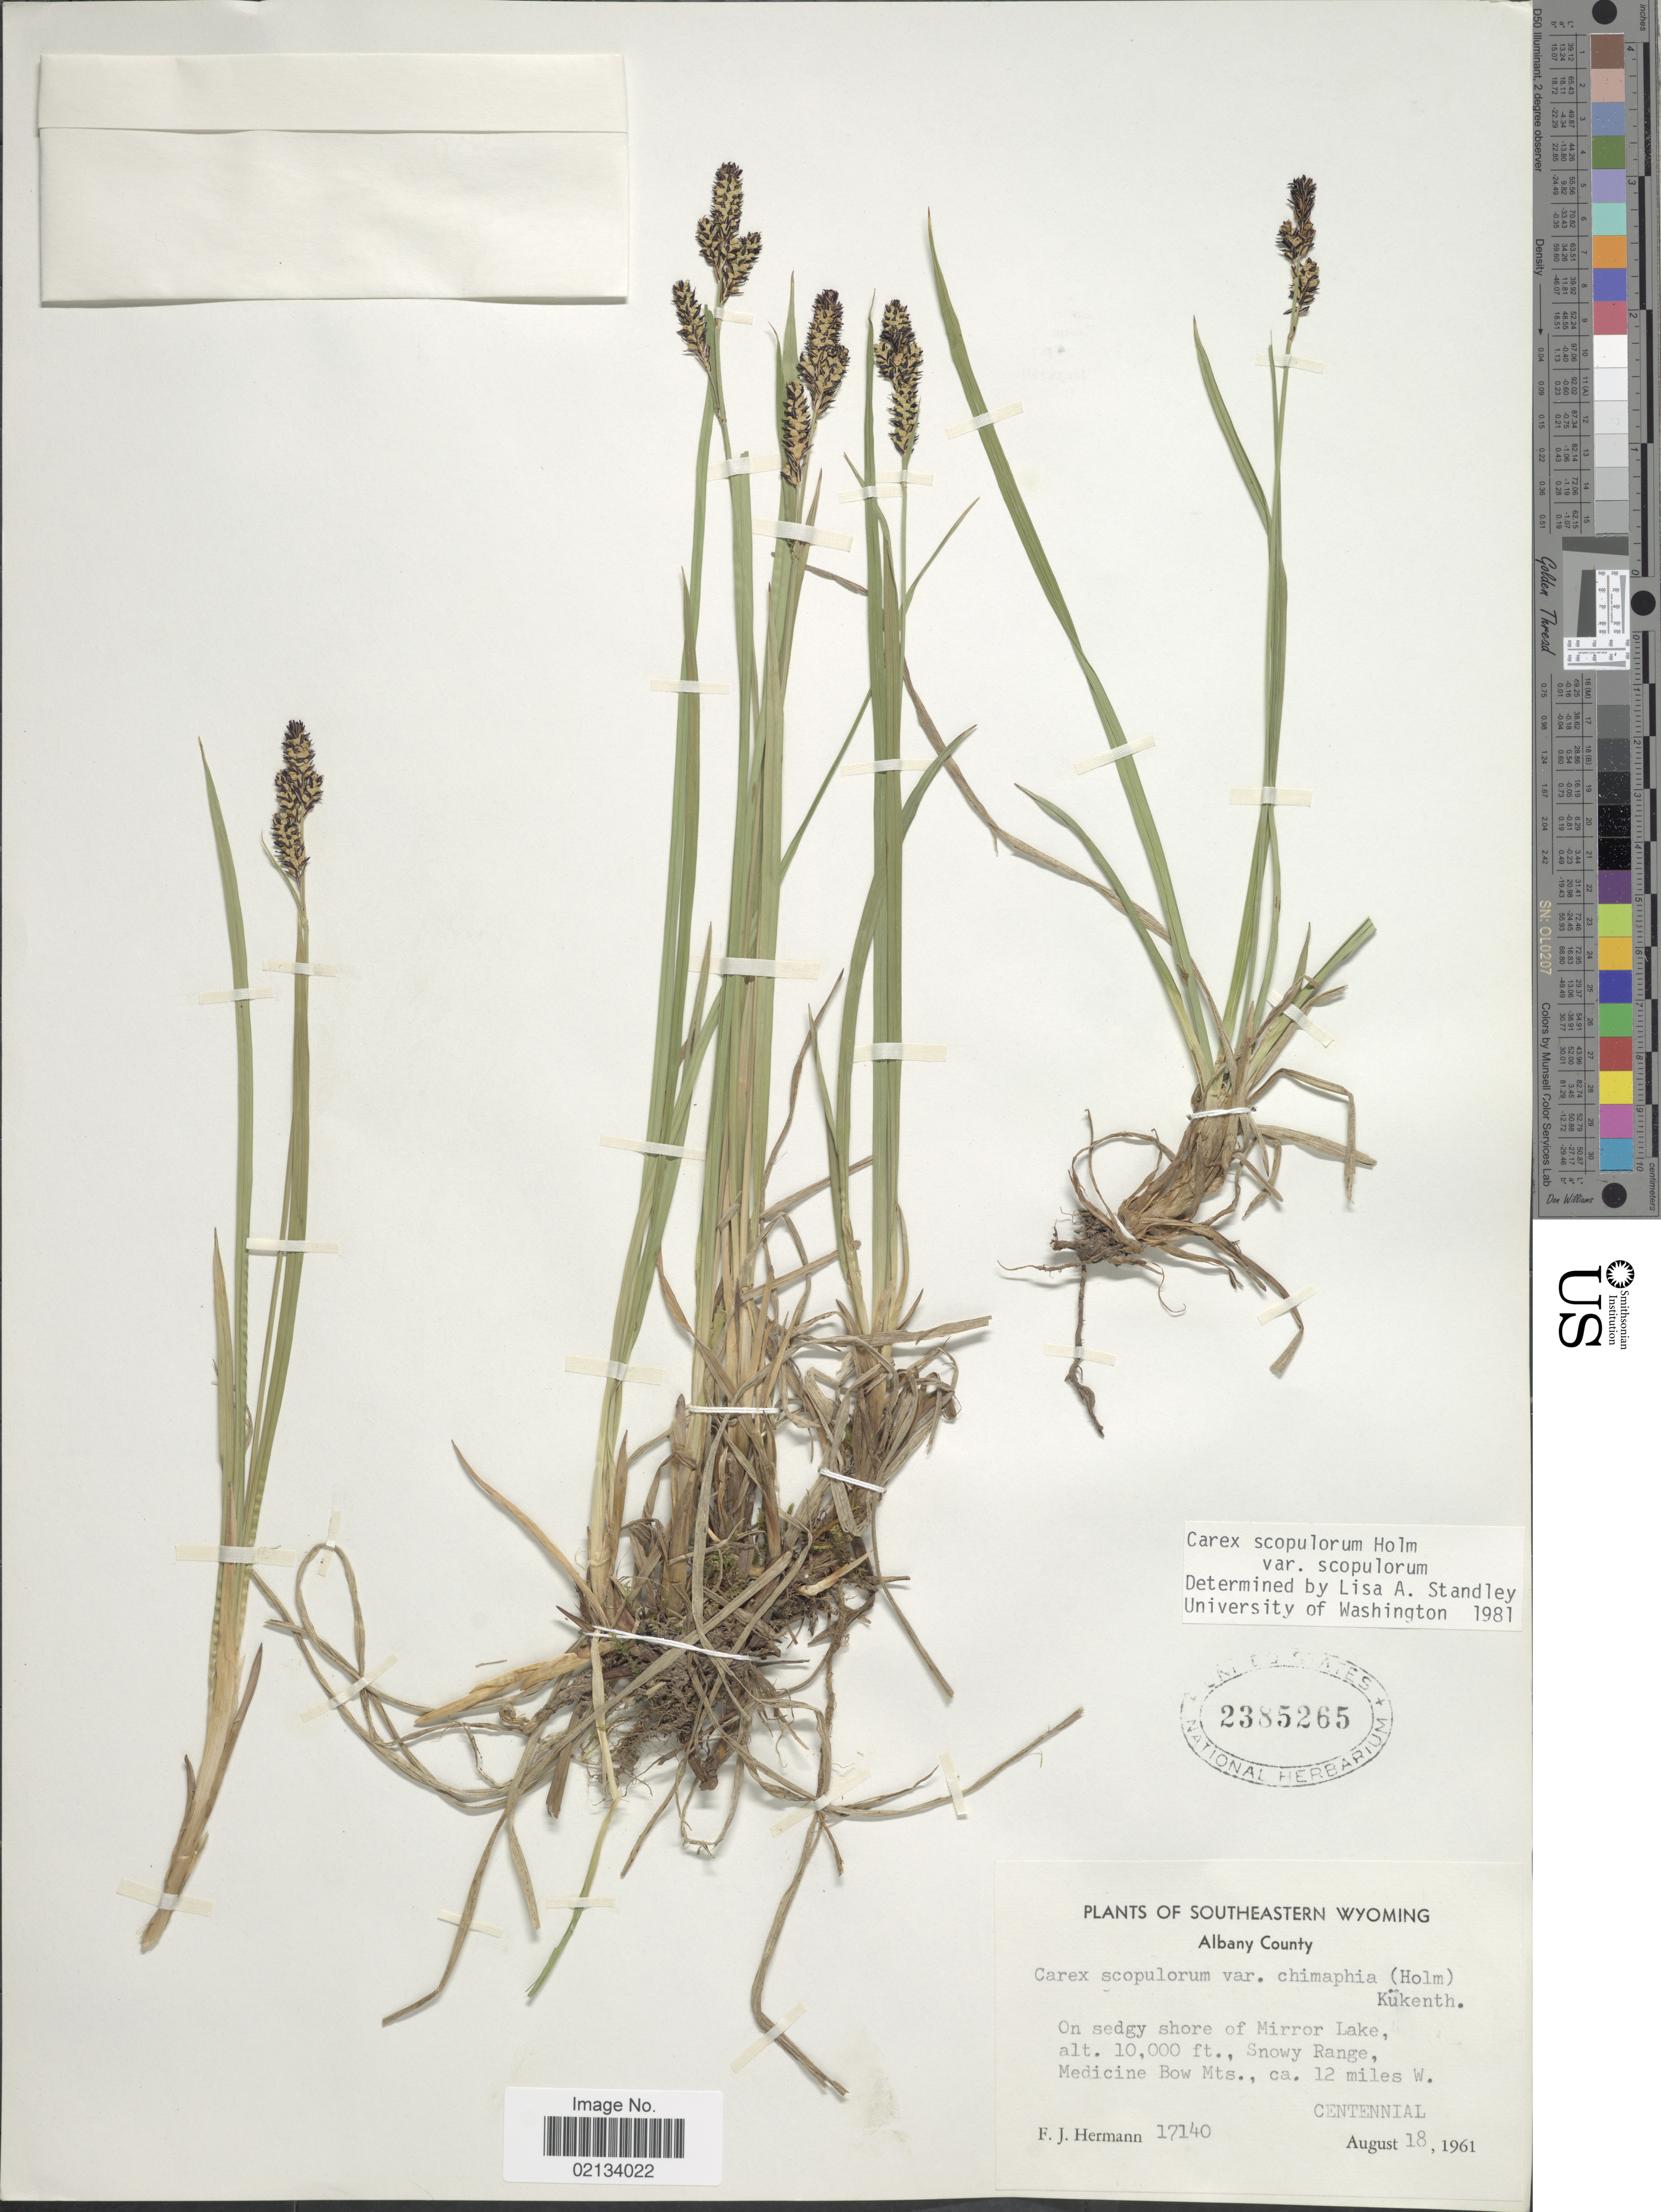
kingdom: Plantae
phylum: Tracheophyta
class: Liliopsida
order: Poales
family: Cyperaceae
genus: Carex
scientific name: Carex scopulorum var. scopulorum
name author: Holm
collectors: F. J. Hermann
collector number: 17140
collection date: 1961-08-18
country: United States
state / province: Wyoming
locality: Southeastern Wyoming, Albany County, on sedgy shore of Mirror Lake, Snowy Range, Medicine Bow Mts., ca. 12 miles W. Centennial.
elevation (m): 3048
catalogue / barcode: US 2385265